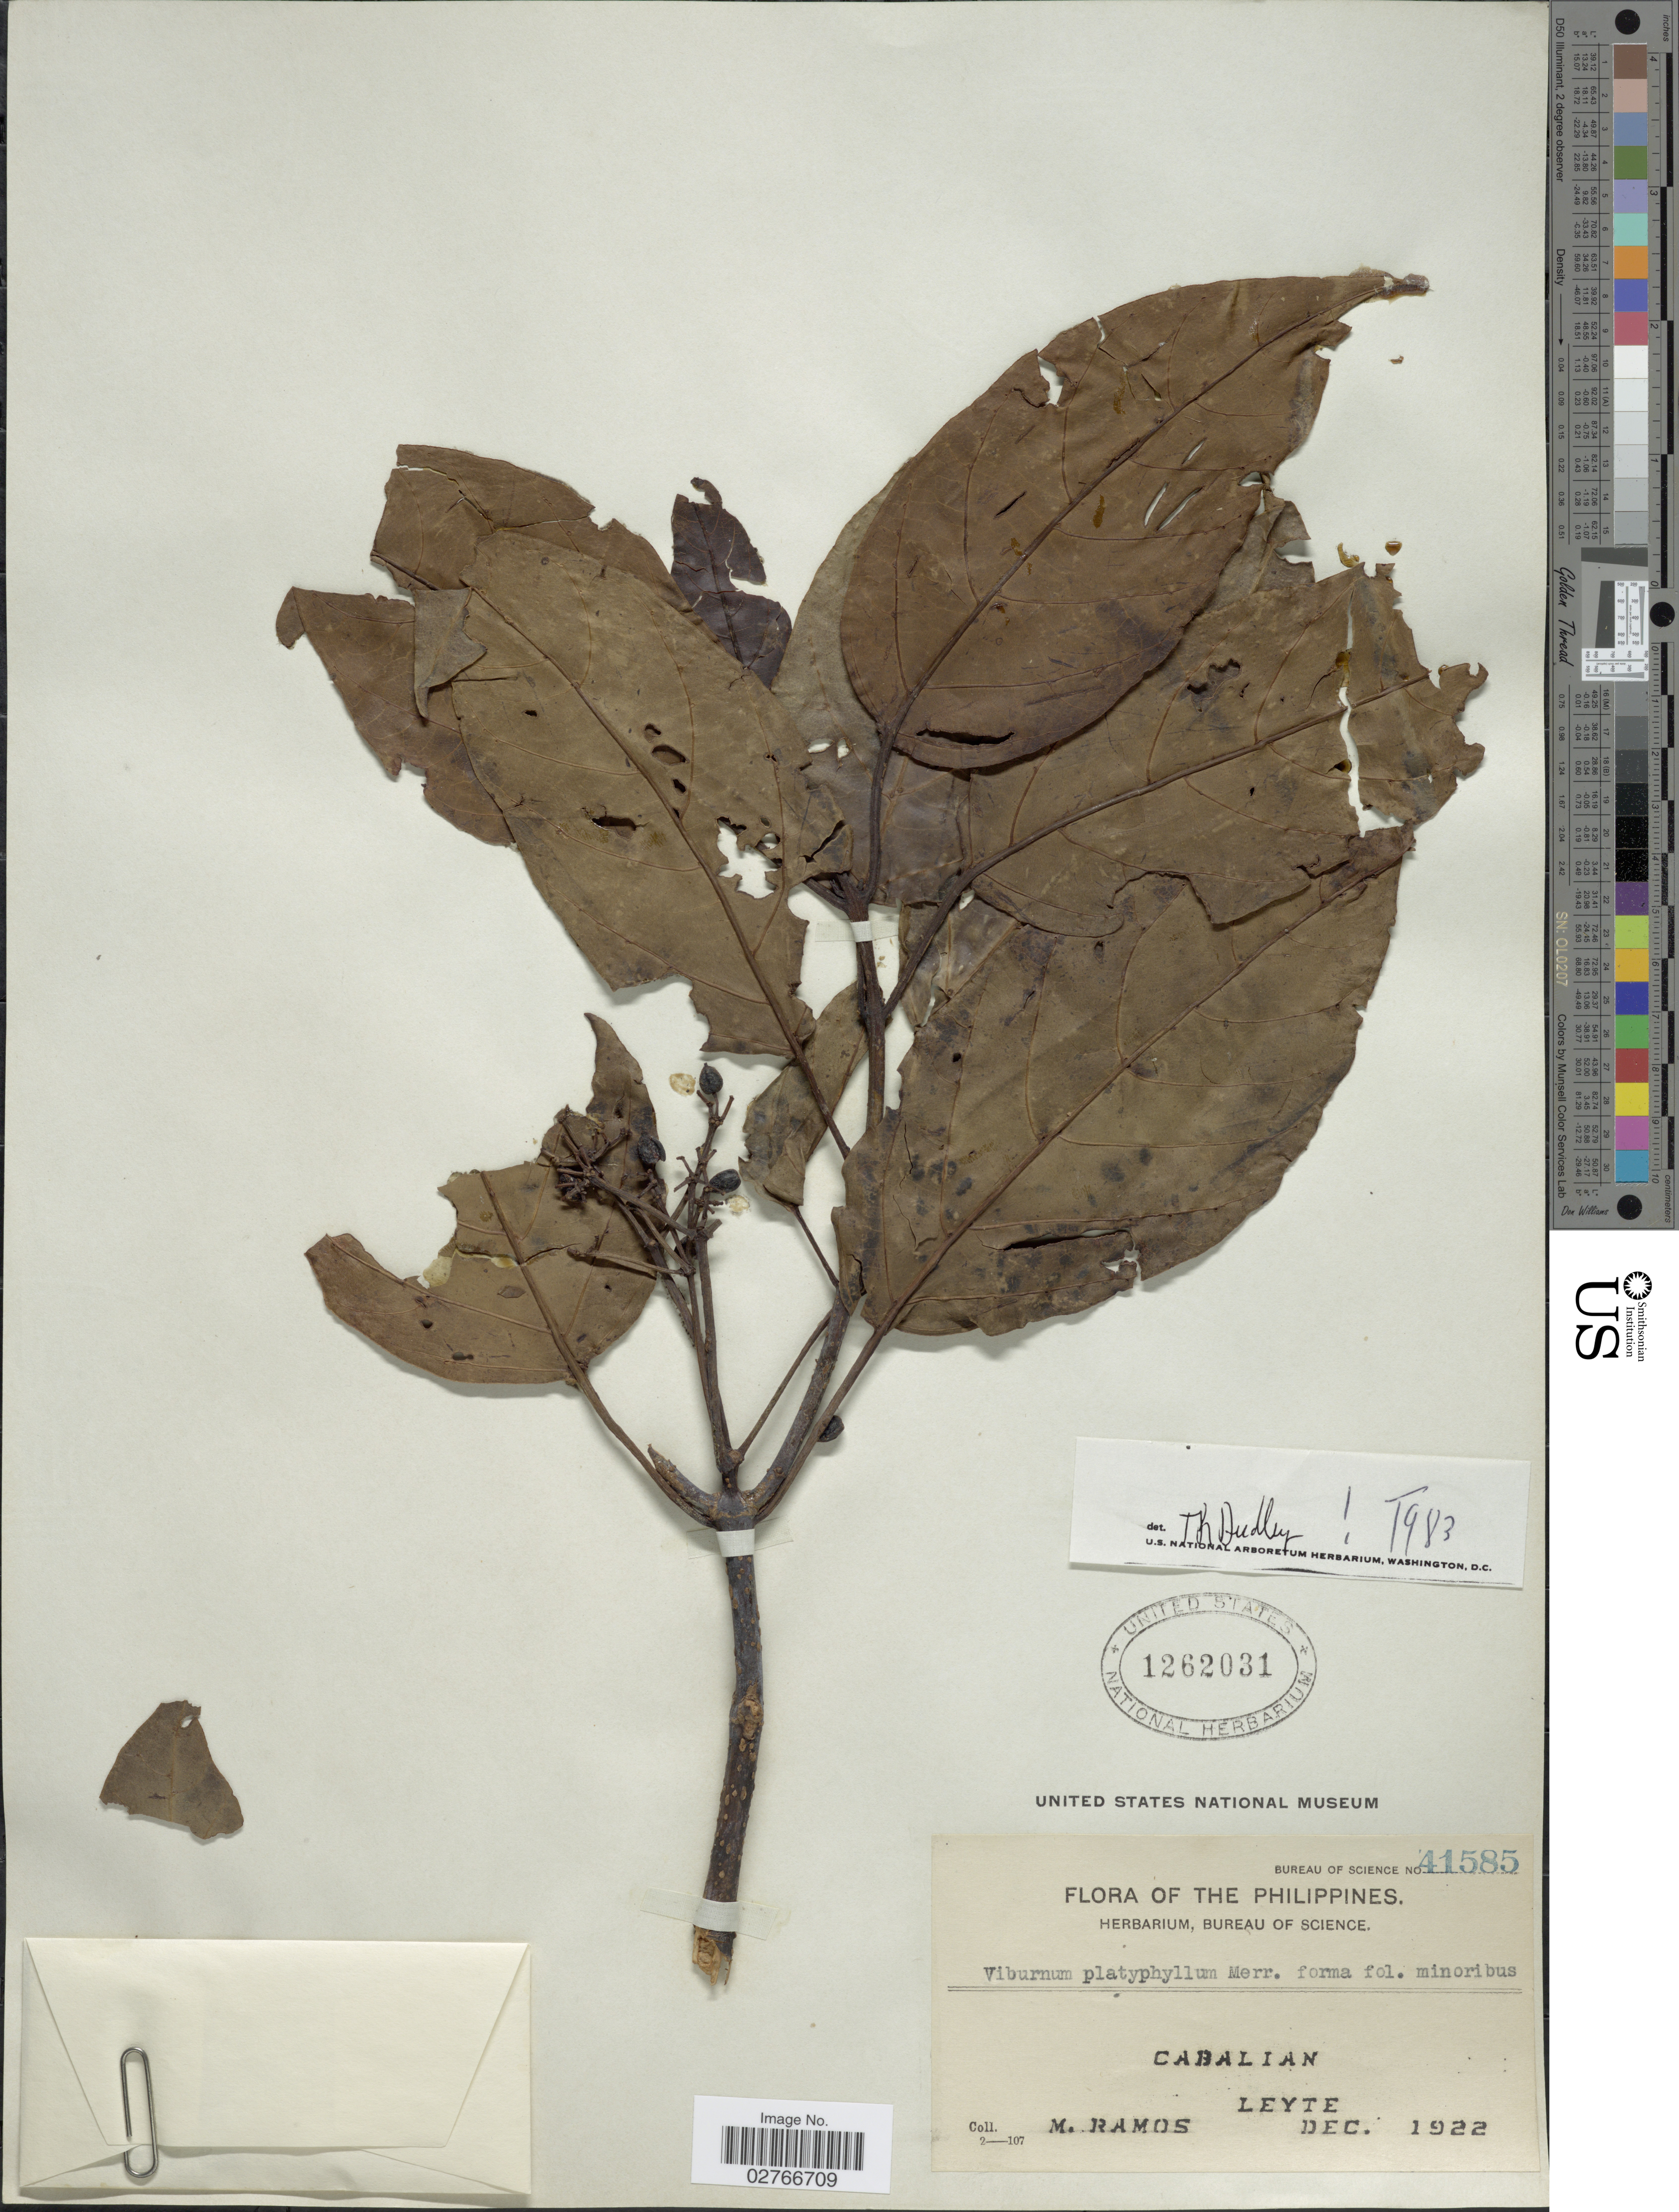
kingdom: Plantae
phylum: Tracheophyta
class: Magnoliopsida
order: Dipsacales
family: Viburnaceae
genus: Viburnum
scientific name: Viburnum platyphyllum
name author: Merr.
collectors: M. Ramos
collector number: Bureau of Science 41585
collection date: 1922-12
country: Philippines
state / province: Eastern Visayas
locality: Cabalian. Leyte.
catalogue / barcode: US 1262031